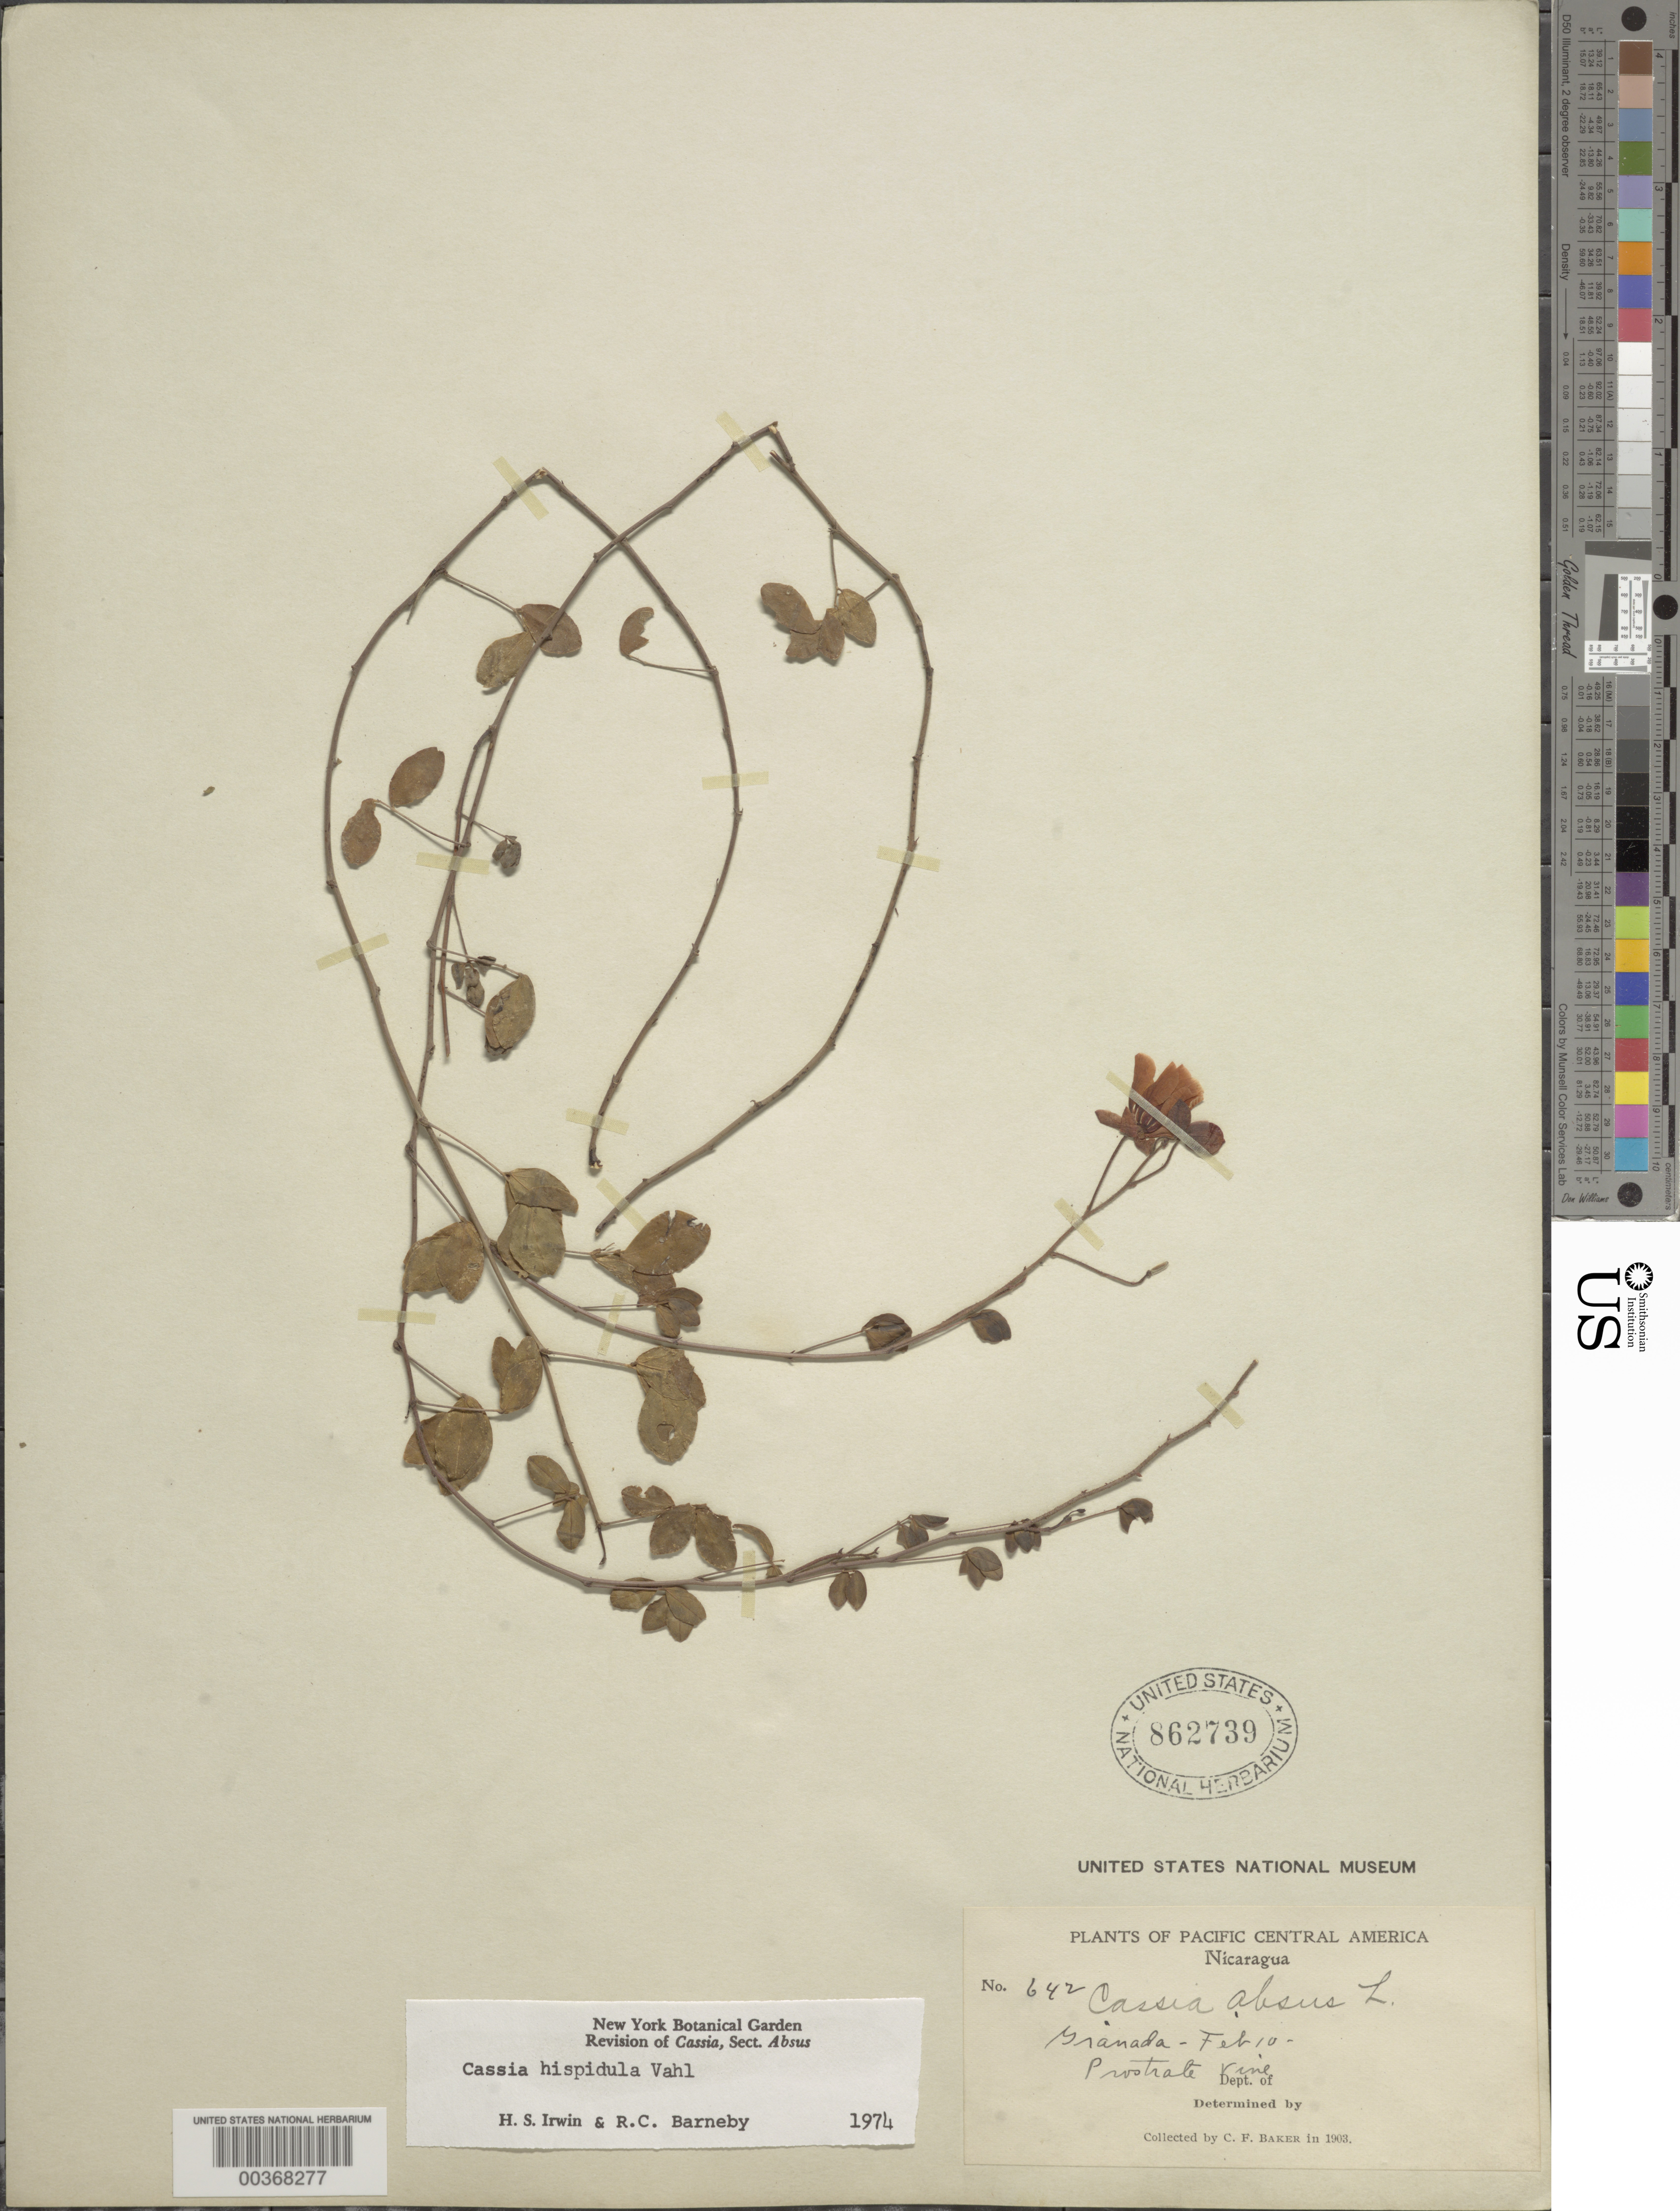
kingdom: Plantae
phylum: Tracheophyta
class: Magnoliopsida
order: Fabales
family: Fabaceae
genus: Chamaecrista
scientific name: Chamaecrista hispidula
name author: (Vahl) H.S. Irwin & Barneby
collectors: C. F. Baker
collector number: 642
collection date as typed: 10 Feb 1903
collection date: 1903-02-10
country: Nicaragua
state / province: Granada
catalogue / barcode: US 862739